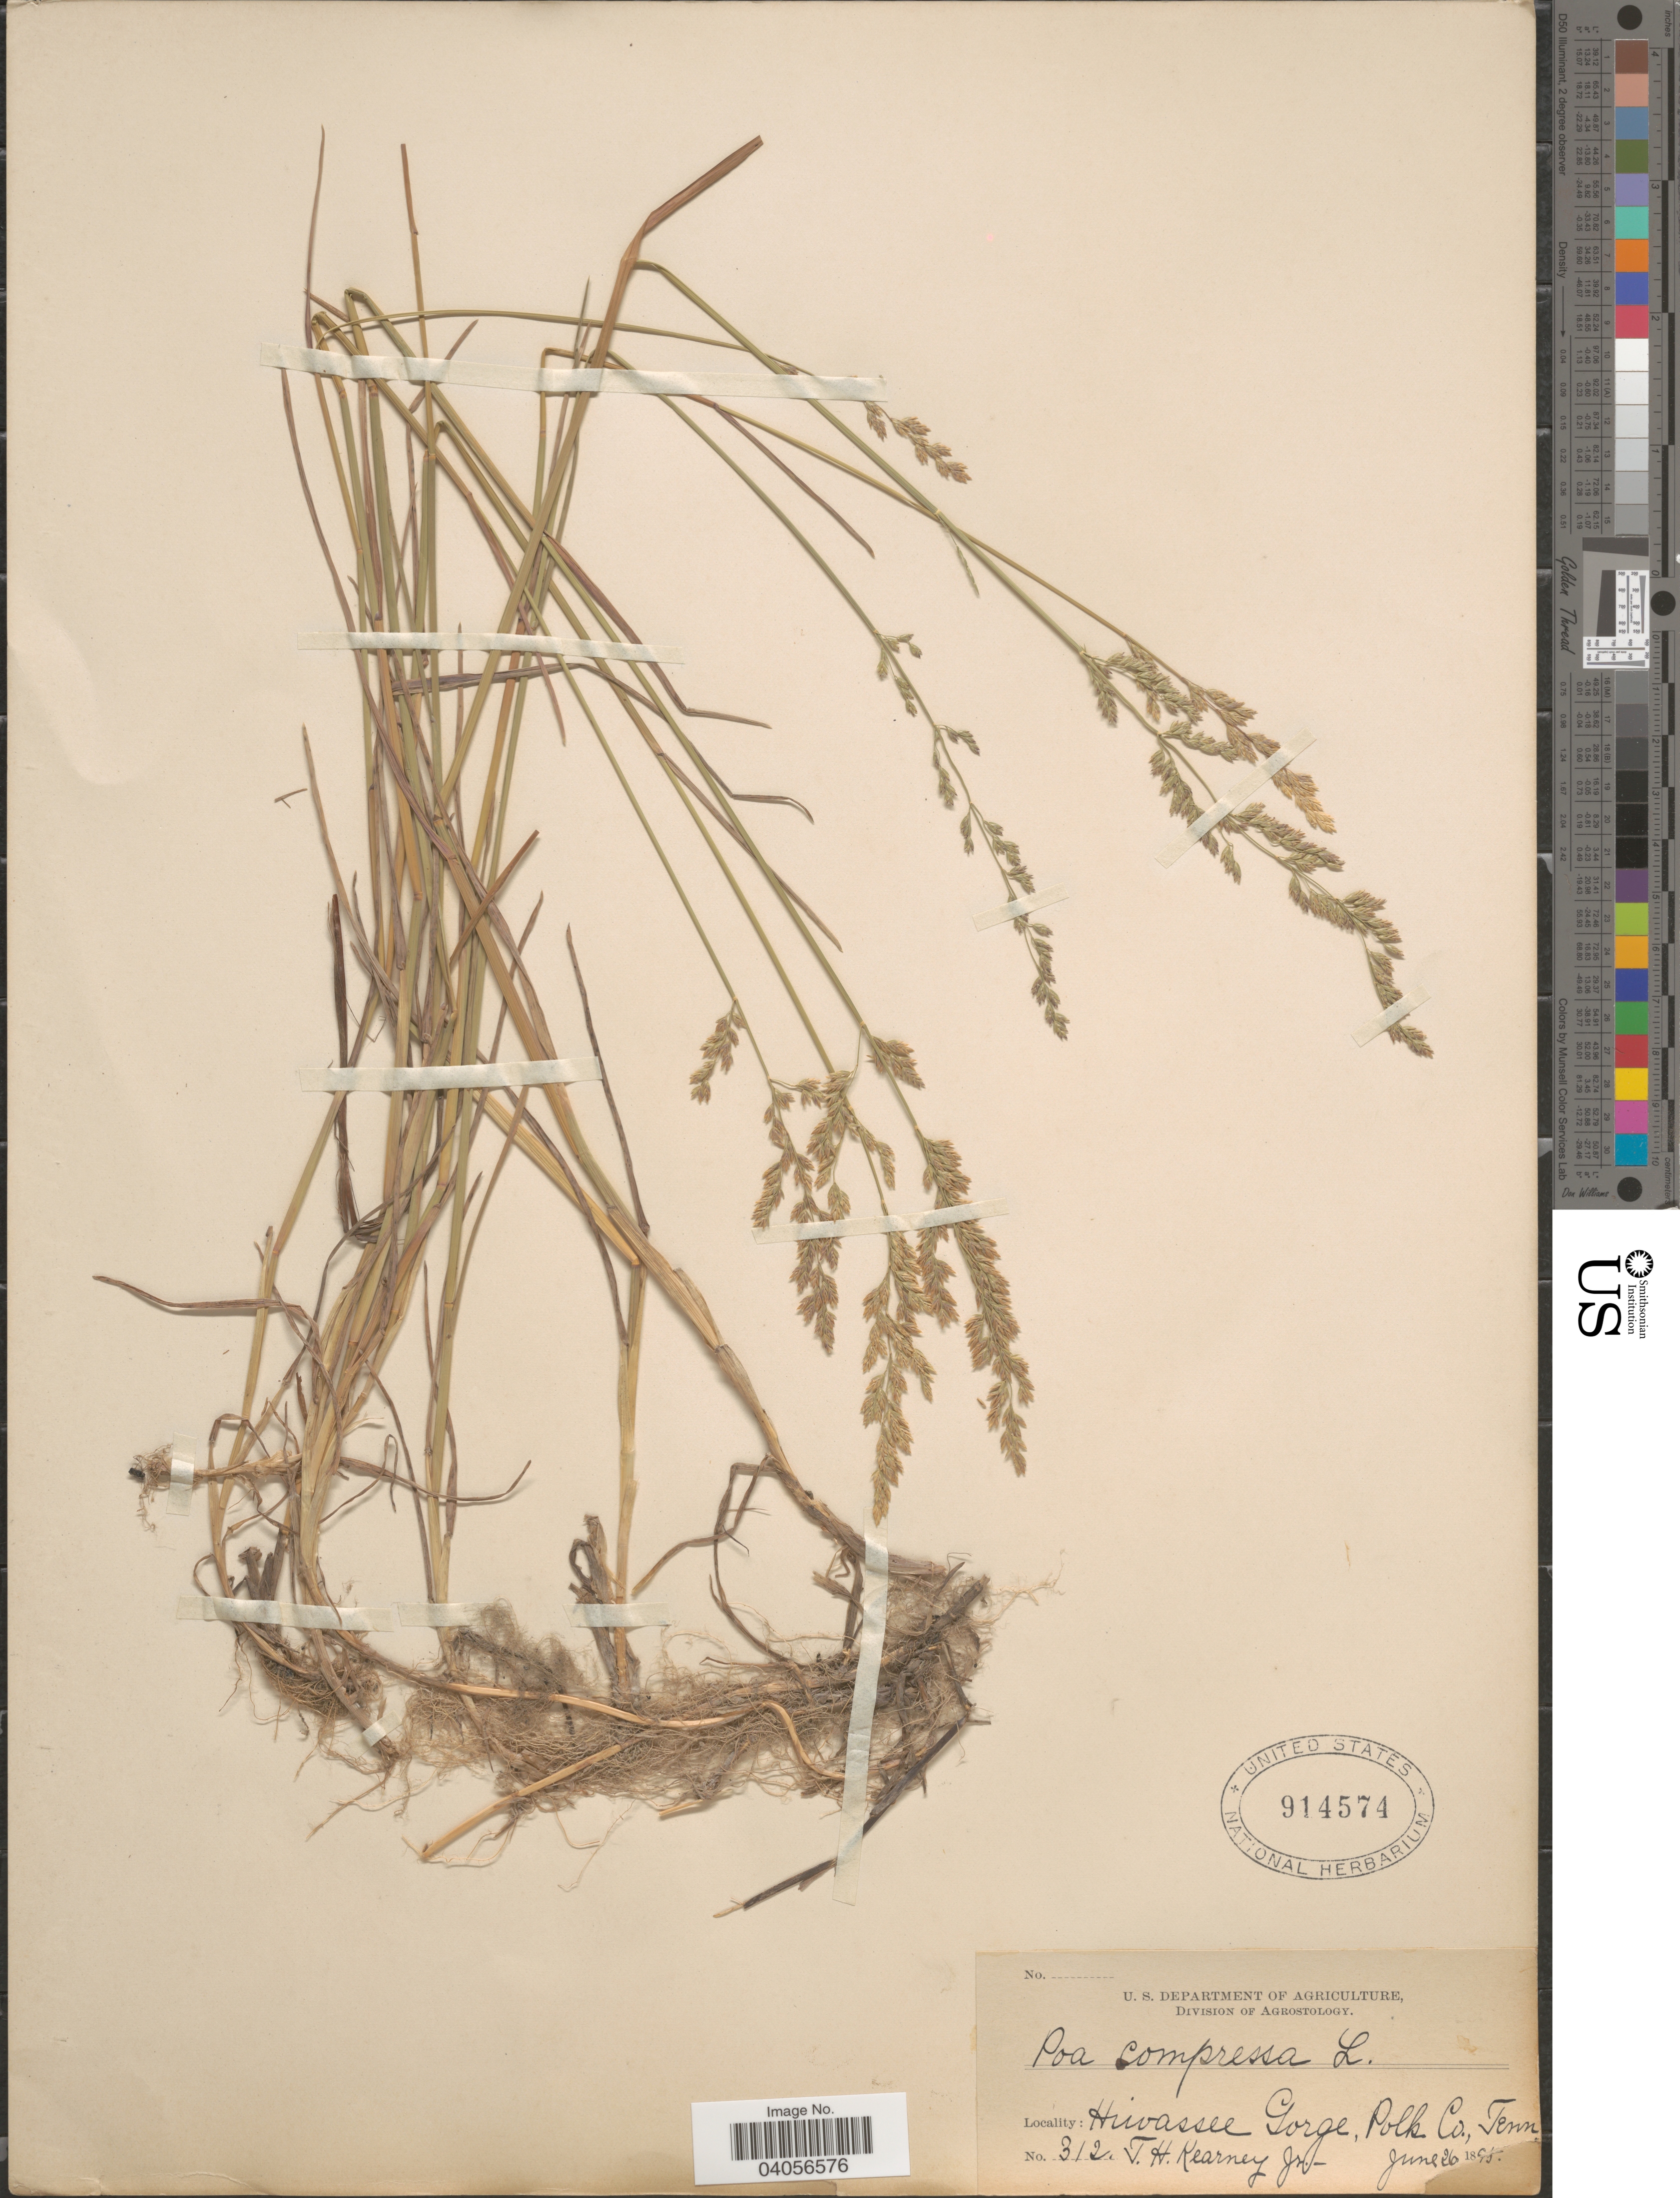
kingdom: Plantae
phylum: Tracheophyta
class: Liliopsida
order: Poales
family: Poaceae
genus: Poa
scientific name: Poa compressa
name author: L.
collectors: T. H. Kearney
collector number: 312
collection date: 1895-06-26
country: United States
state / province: Tennessee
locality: Hiwassee Gorge, Polk Co.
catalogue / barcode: US 914574